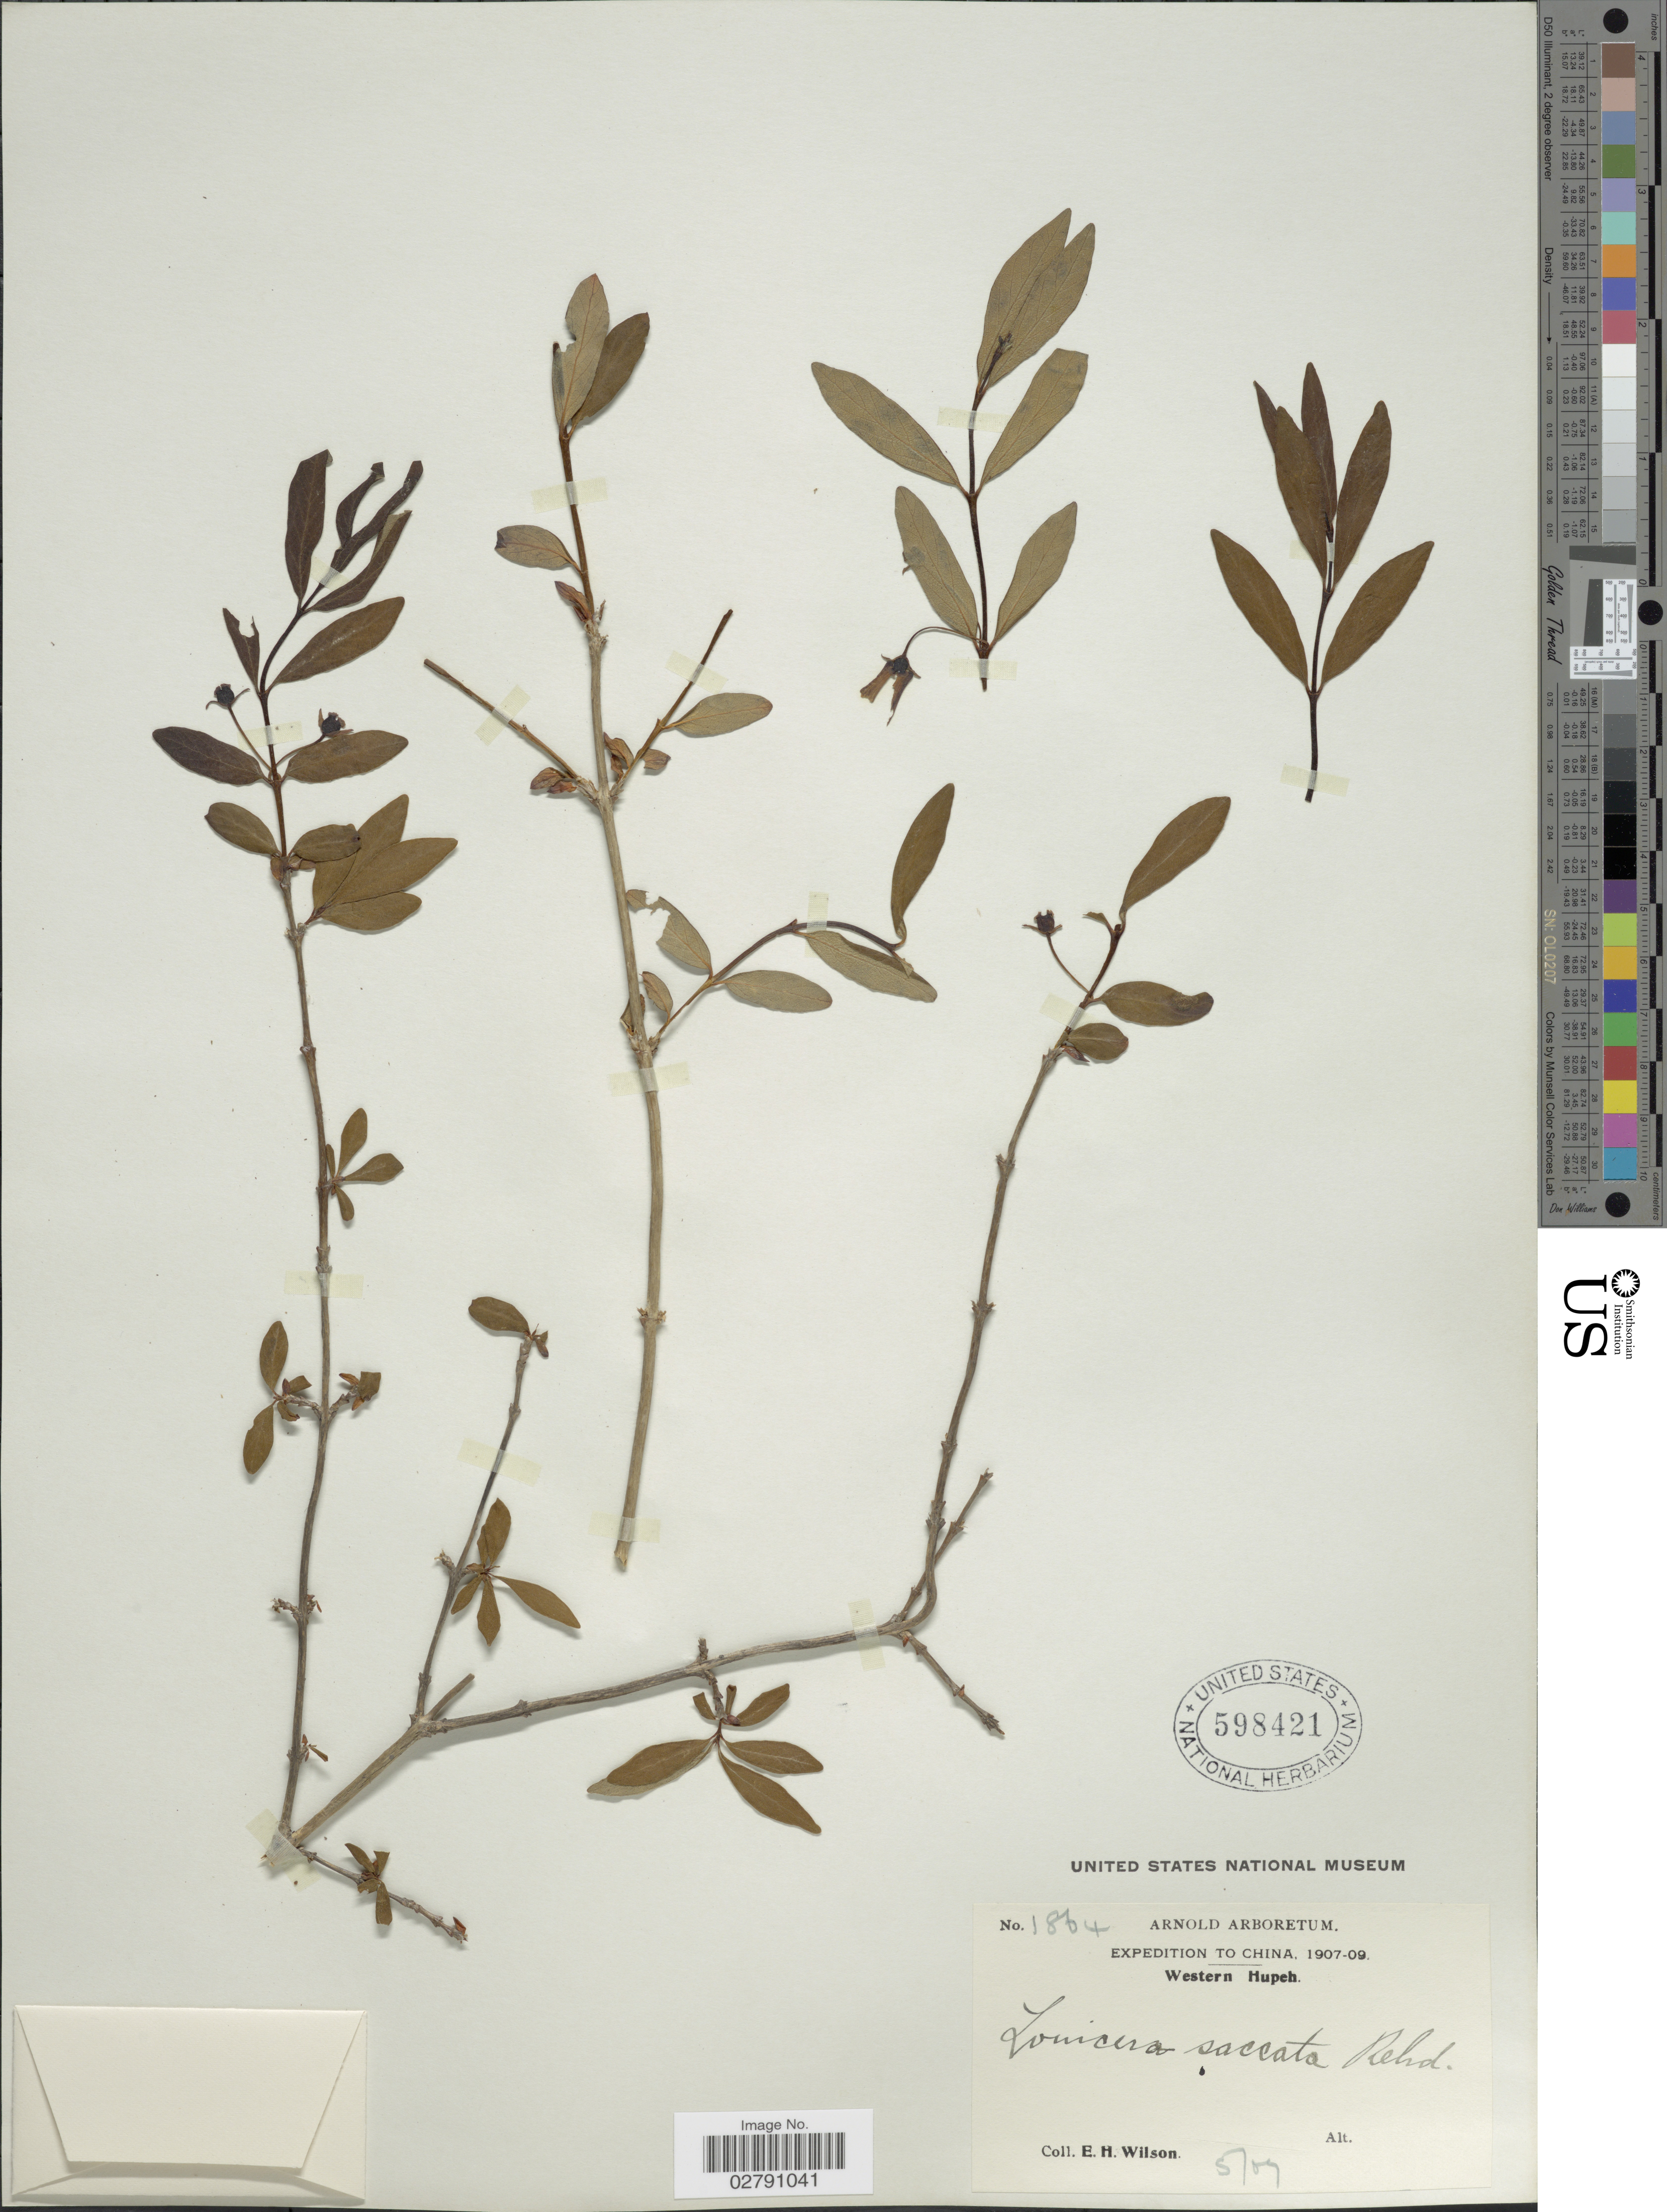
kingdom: Plantae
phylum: Tracheophyta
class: Magnoliopsida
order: Dipsacales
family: Caprifoliaceae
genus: Lonicera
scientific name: Lonicera saccata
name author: Rehder in Sarg.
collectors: E. Wilson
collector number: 1864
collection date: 1907-05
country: China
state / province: Hubei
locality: Western Hupeh.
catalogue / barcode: US 598421